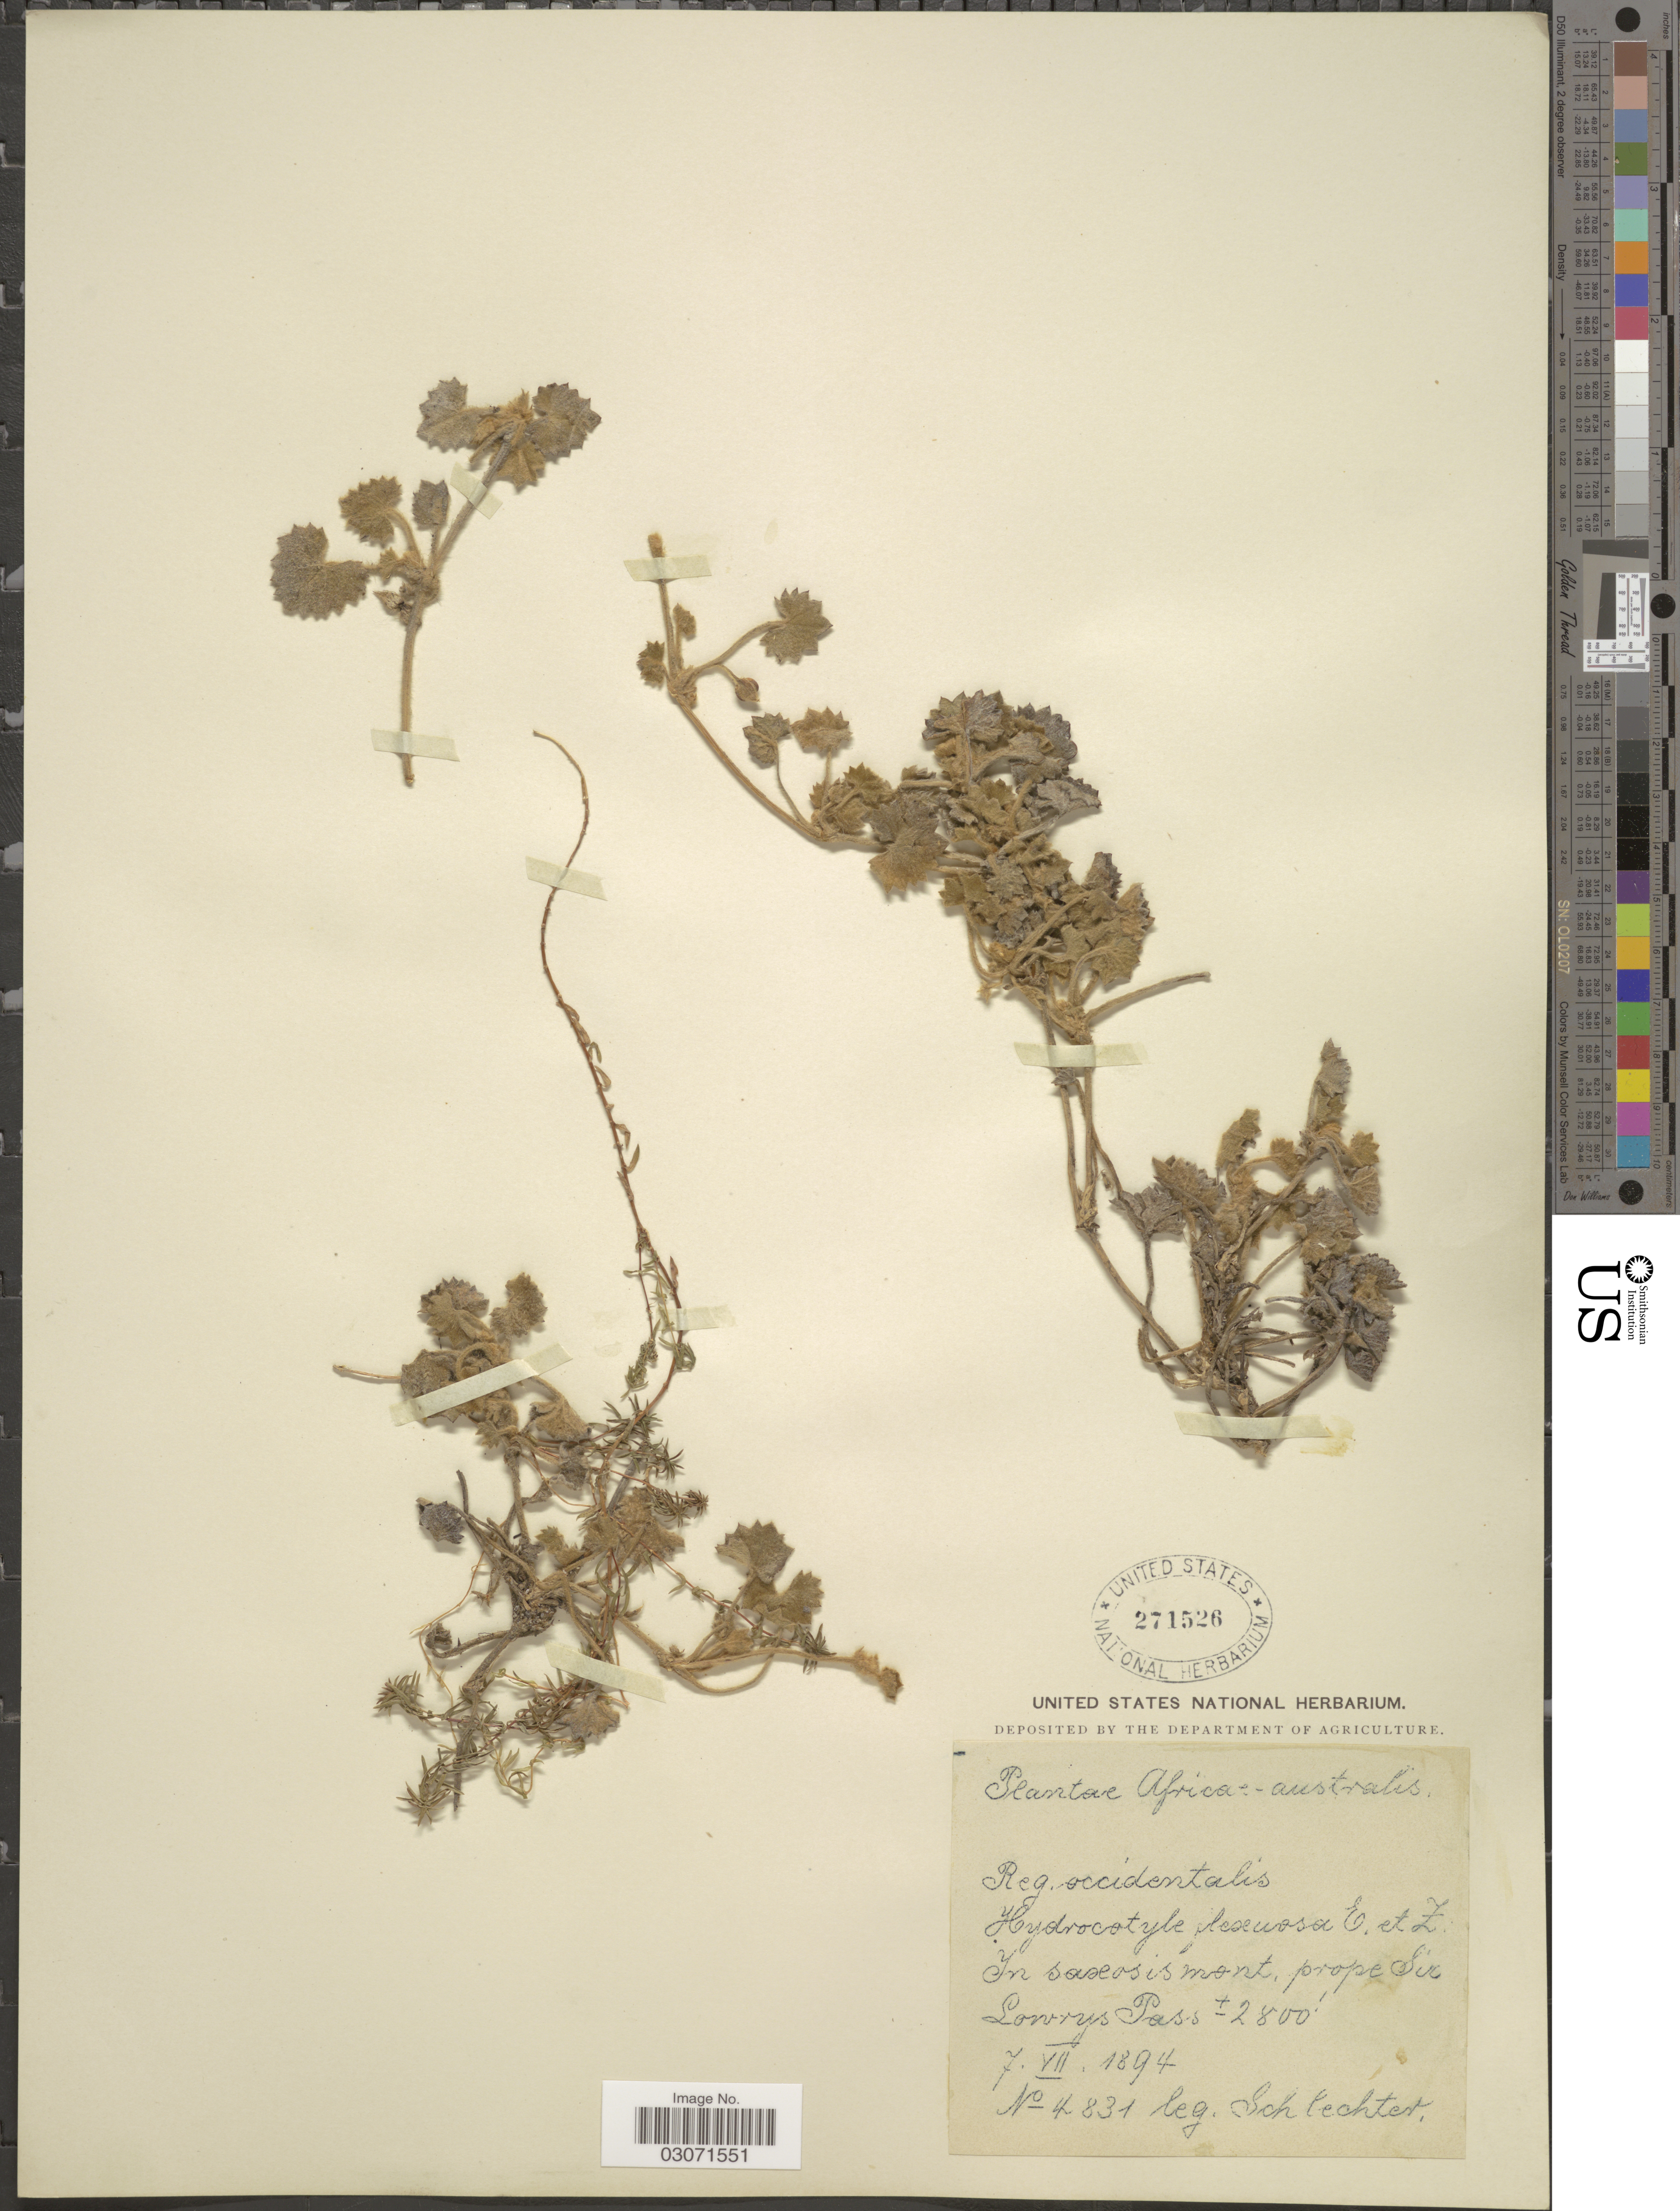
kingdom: Plantae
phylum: Tracheophyta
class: Magnoliopsida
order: Apiales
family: Araliaceae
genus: Hydrocotyle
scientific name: Hydrocotyle flexuosa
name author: Eckl. & Zeyh.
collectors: Schlechter, --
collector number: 4831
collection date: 1894-07-07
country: South Africa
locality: Africae-australis. Reg. occidentalis. In saxosis mont. prope Sir Lowrys Pass.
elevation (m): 853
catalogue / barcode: US 271526